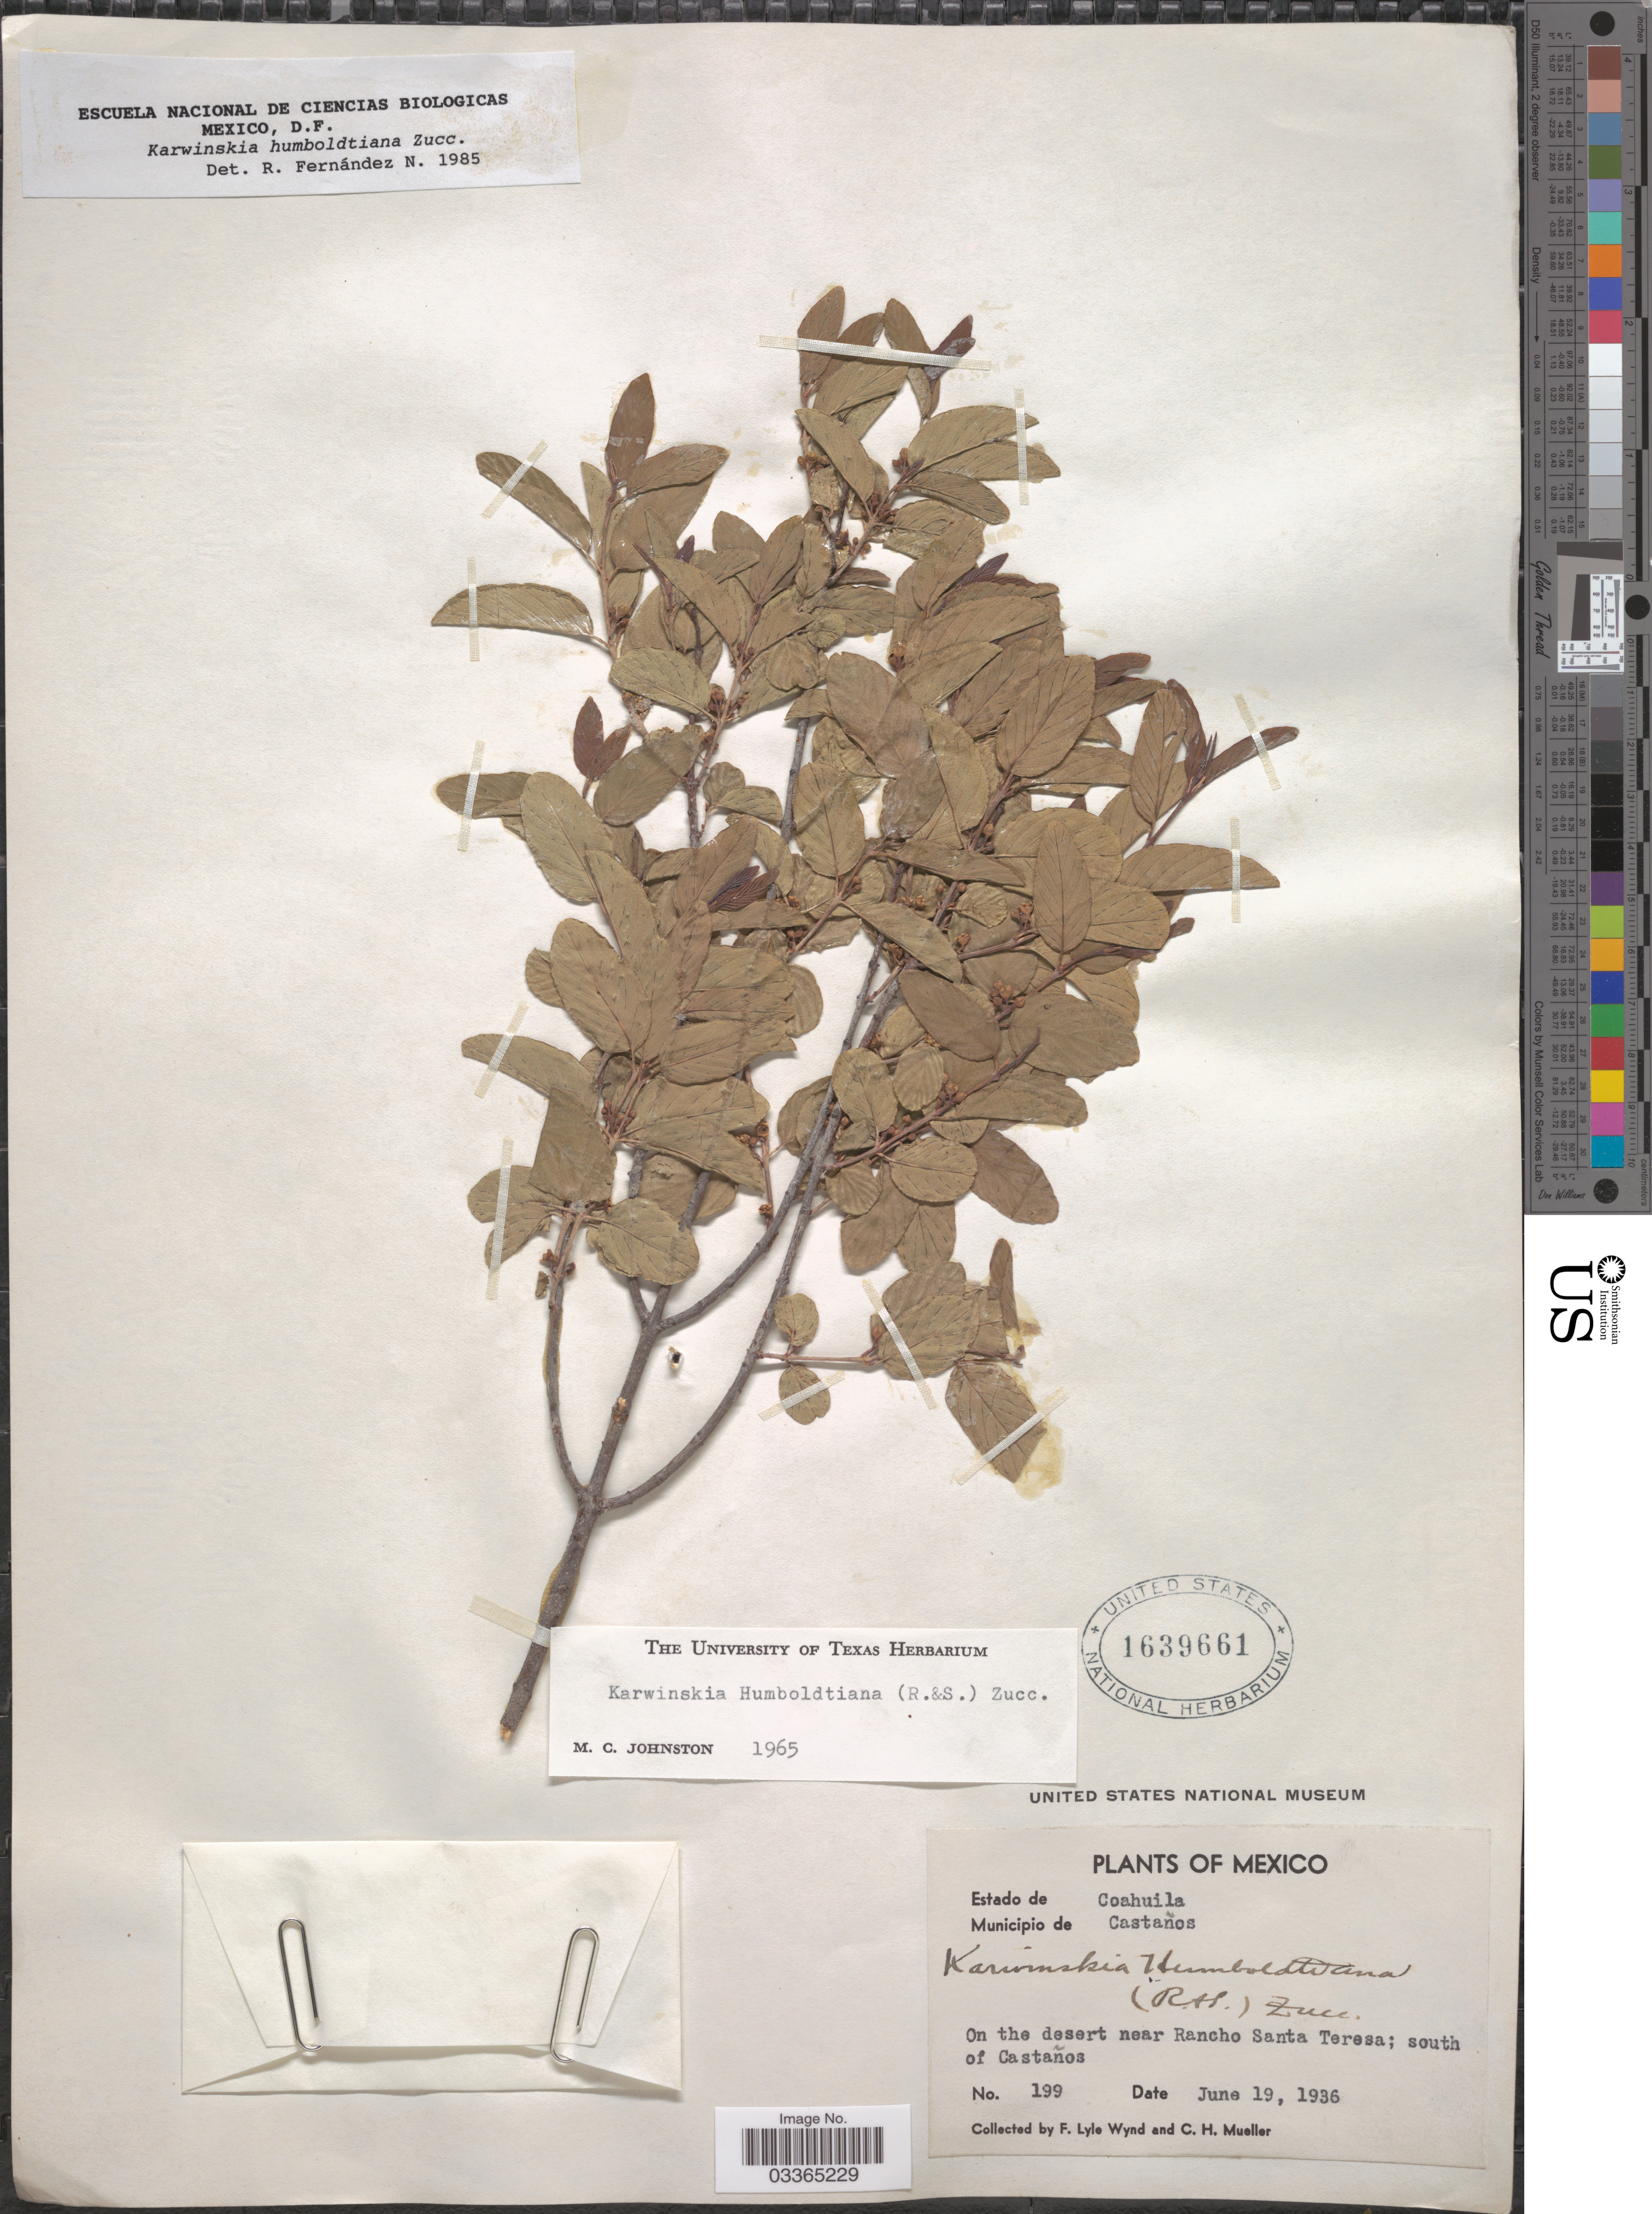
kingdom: Plantae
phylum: Tracheophyta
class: Magnoliopsida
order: Rosales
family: Rhamnaceae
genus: Karwinskia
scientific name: Karwinskia humboldtiana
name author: (Schult.) Zucc.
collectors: F. L. Wynd & C. H. Mueller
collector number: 199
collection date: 1936-06-19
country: Mexico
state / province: Coahuila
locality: Municipio de Castaños. On the desert near Rancho Santa Teresa; south of Castaños.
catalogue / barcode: US 1639661